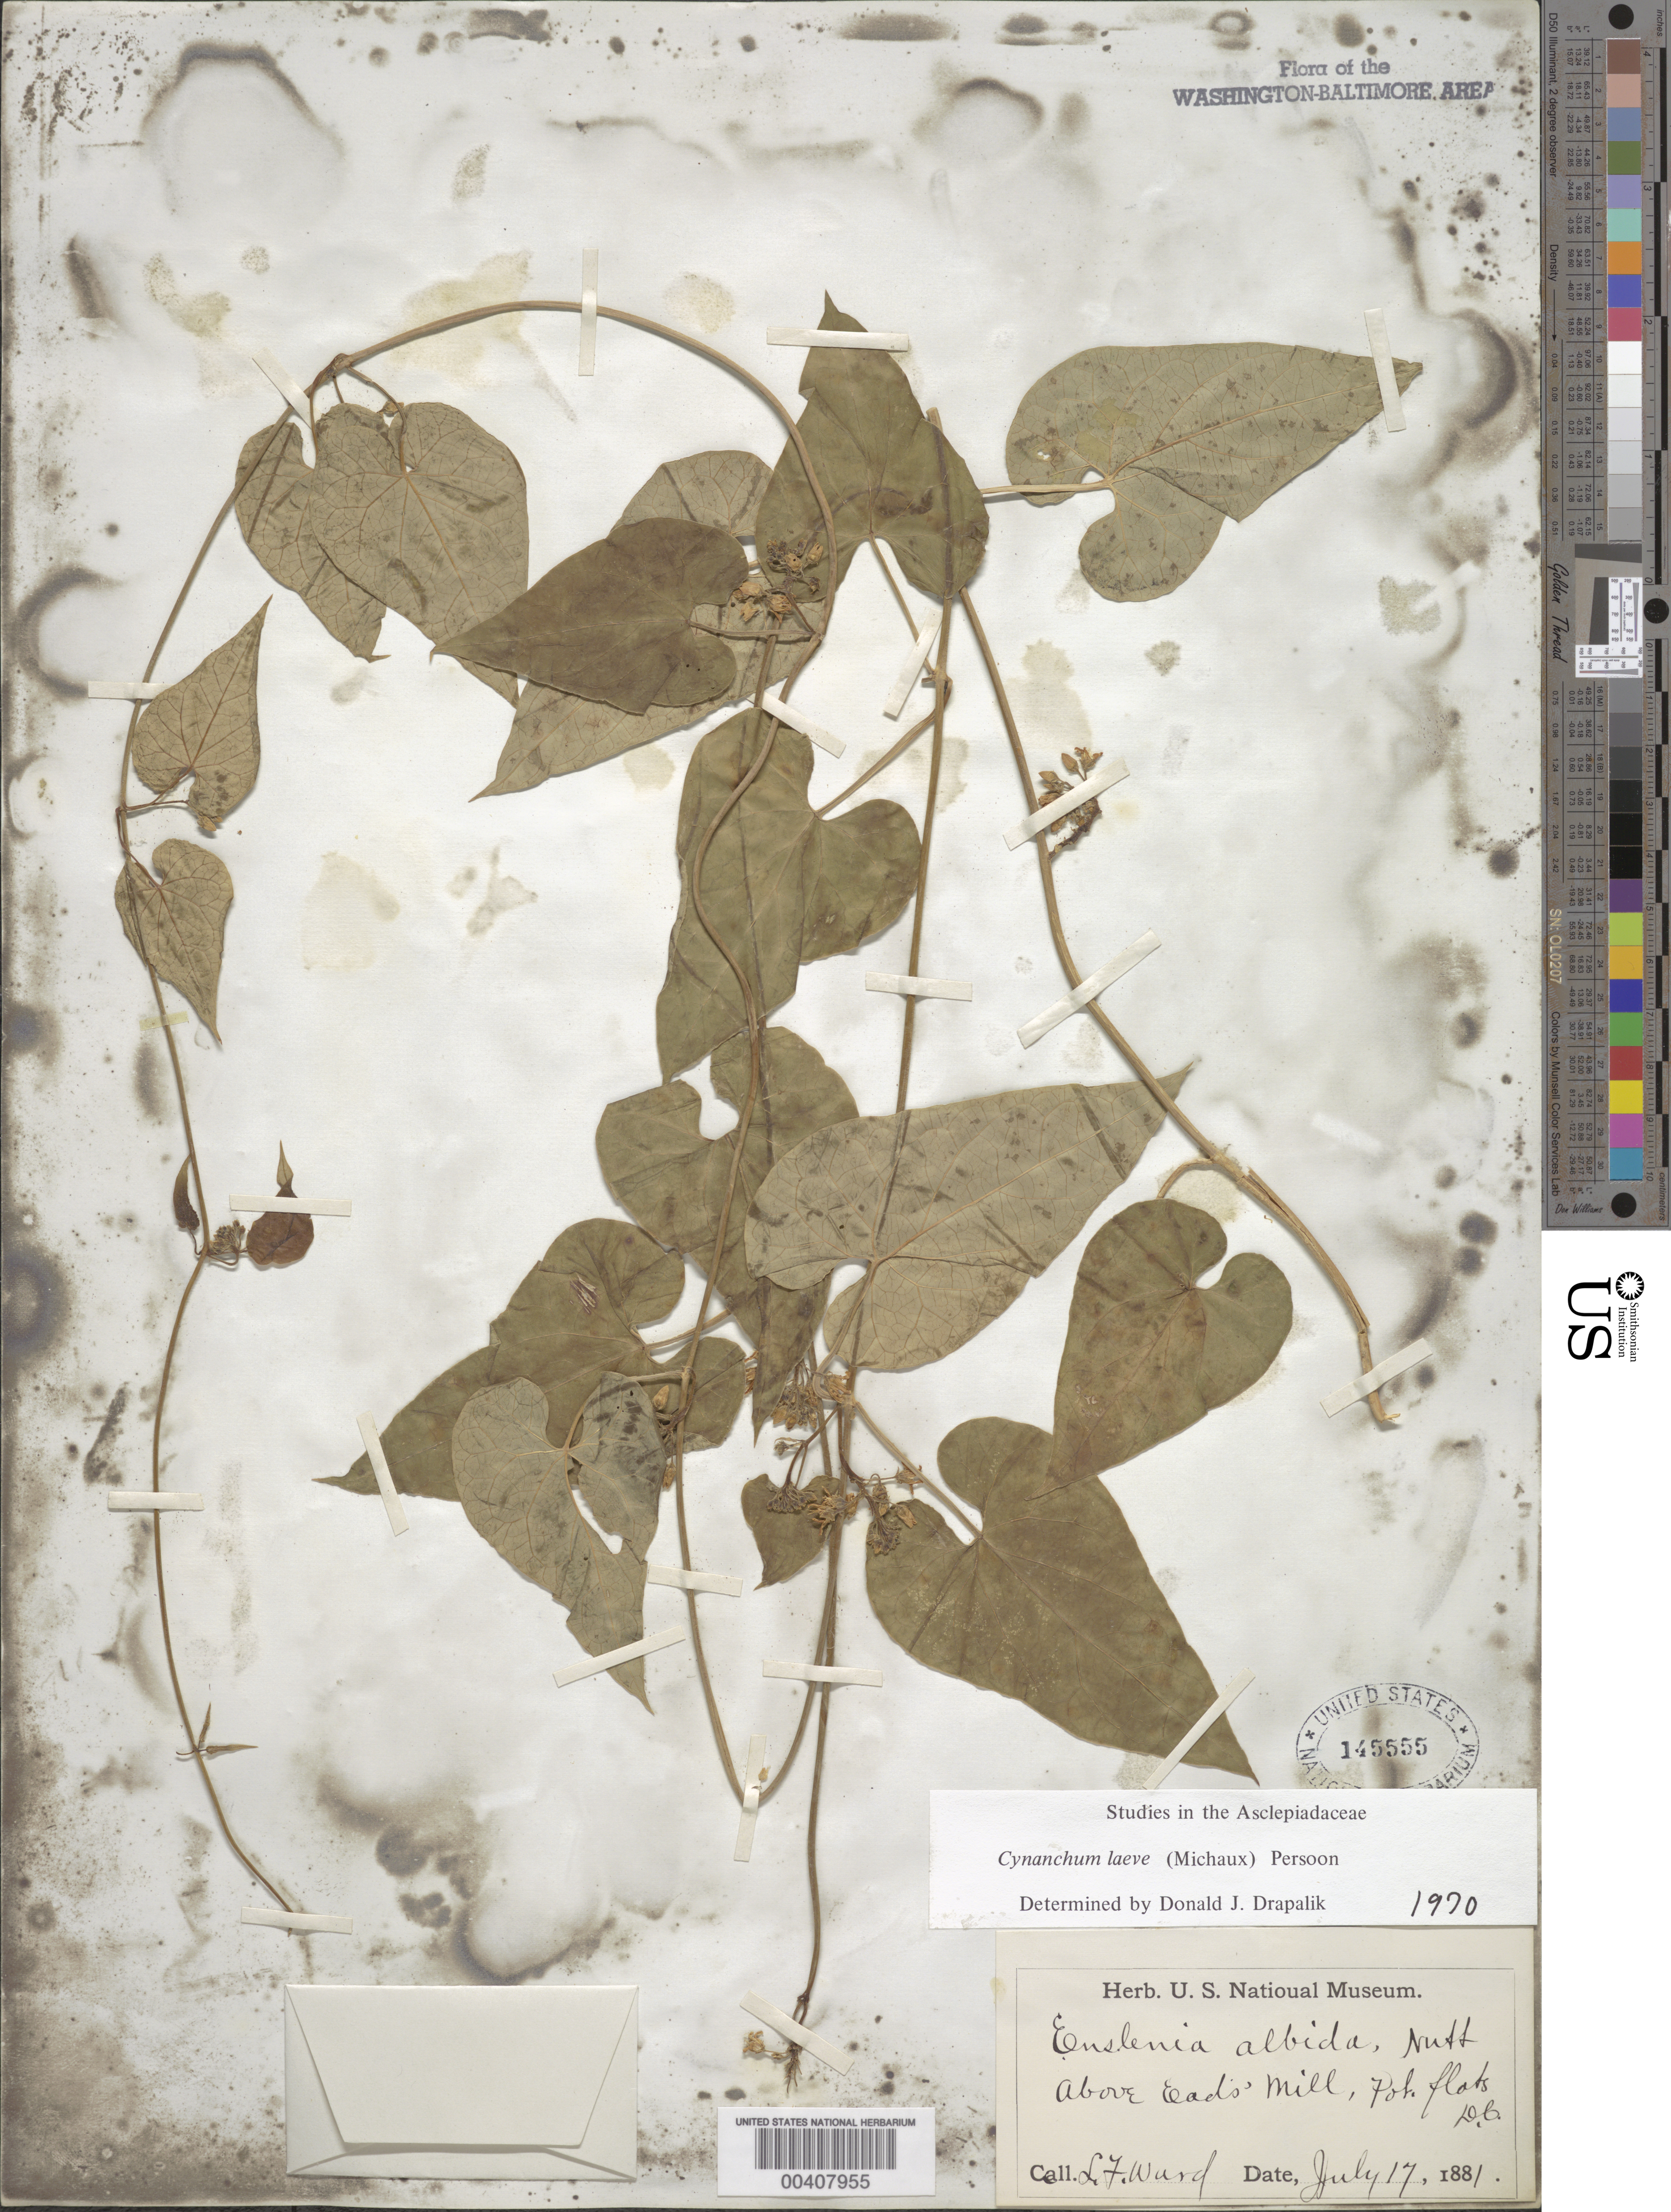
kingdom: Plantae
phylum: Tracheophyta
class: Magnoliopsida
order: Gentianales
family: Apocynaceae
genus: Cynanchum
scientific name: Cynanchum laeve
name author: (Michx.) Pers.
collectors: L. F. Ward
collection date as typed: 17 Jul 1881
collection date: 1881-07-17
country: United States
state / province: District of Columbia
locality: Potomac flats above Eads Mill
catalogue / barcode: US 145555